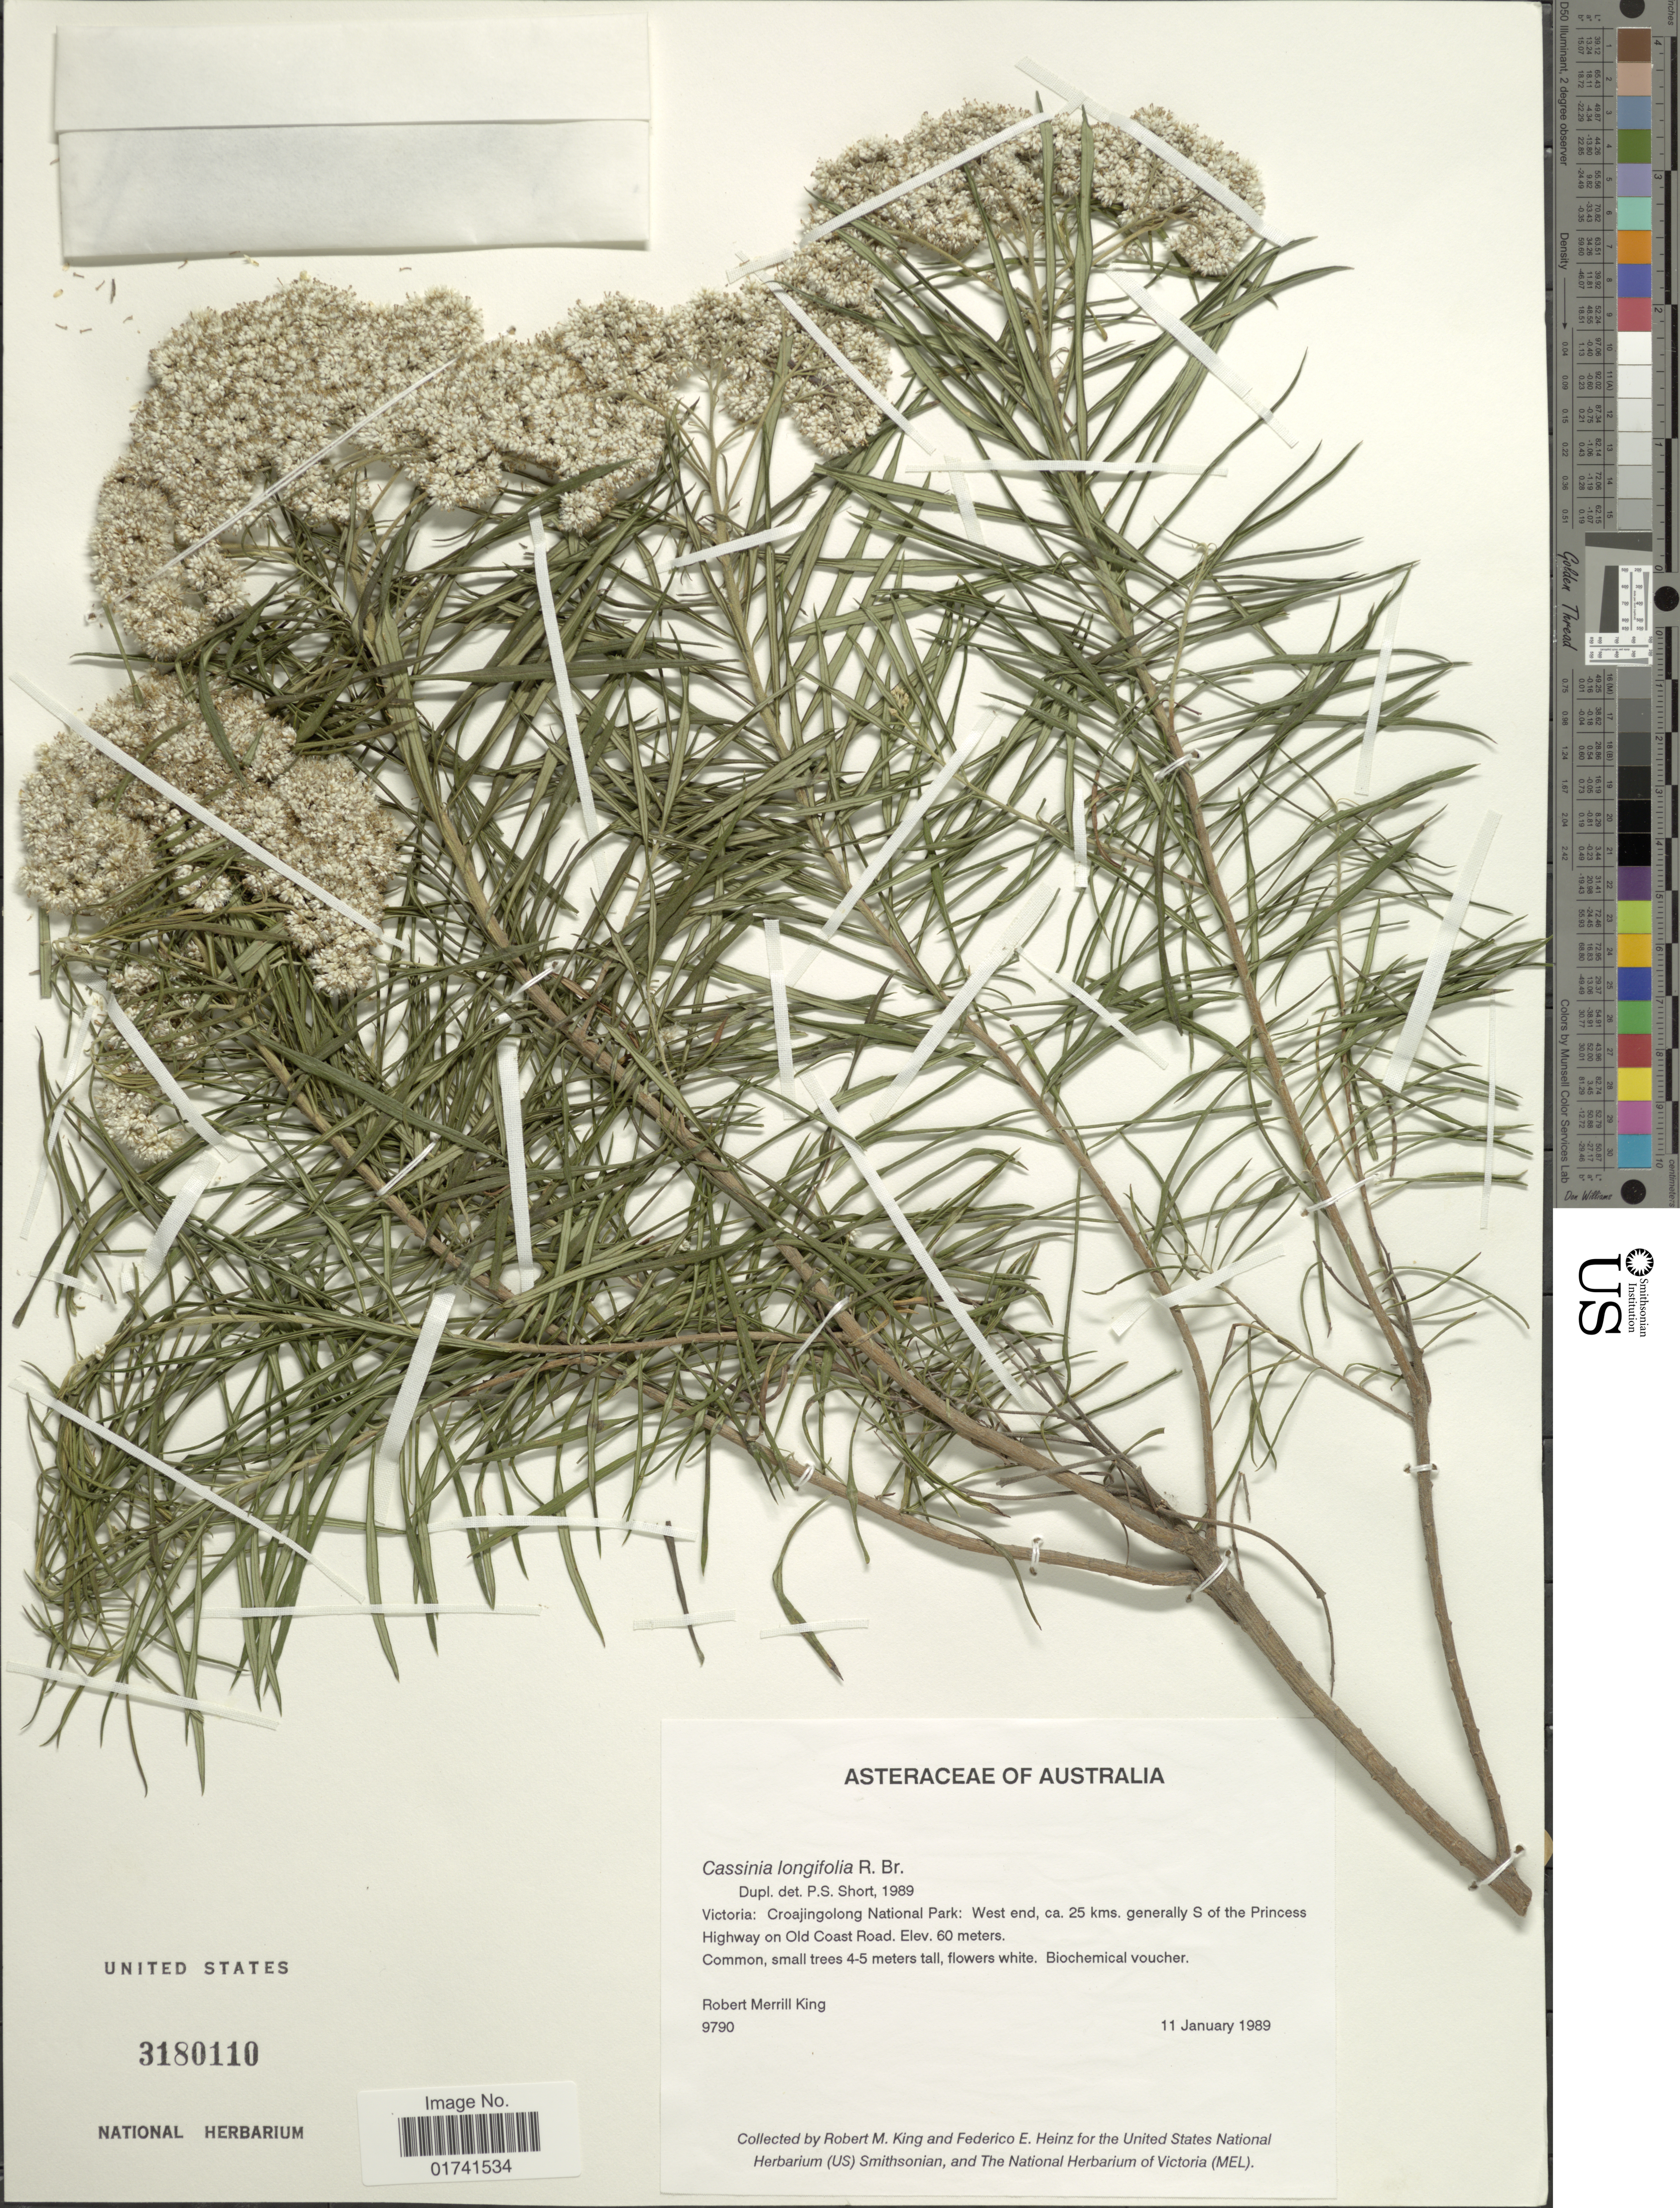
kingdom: Plantae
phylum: Tracheophyta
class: Magnoliopsida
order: Asterales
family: Asteraceae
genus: Cassinia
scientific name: Cassinia longifolia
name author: R. Br.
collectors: R. M. King & F. Heinz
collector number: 9790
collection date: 1989-01-11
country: Australia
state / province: Victoria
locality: Victoria: Croajingolong National Park: West end, ca. 25 kms. generally S of the Princess Highway on Old Coast Road.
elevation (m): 60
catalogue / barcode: US 3180110